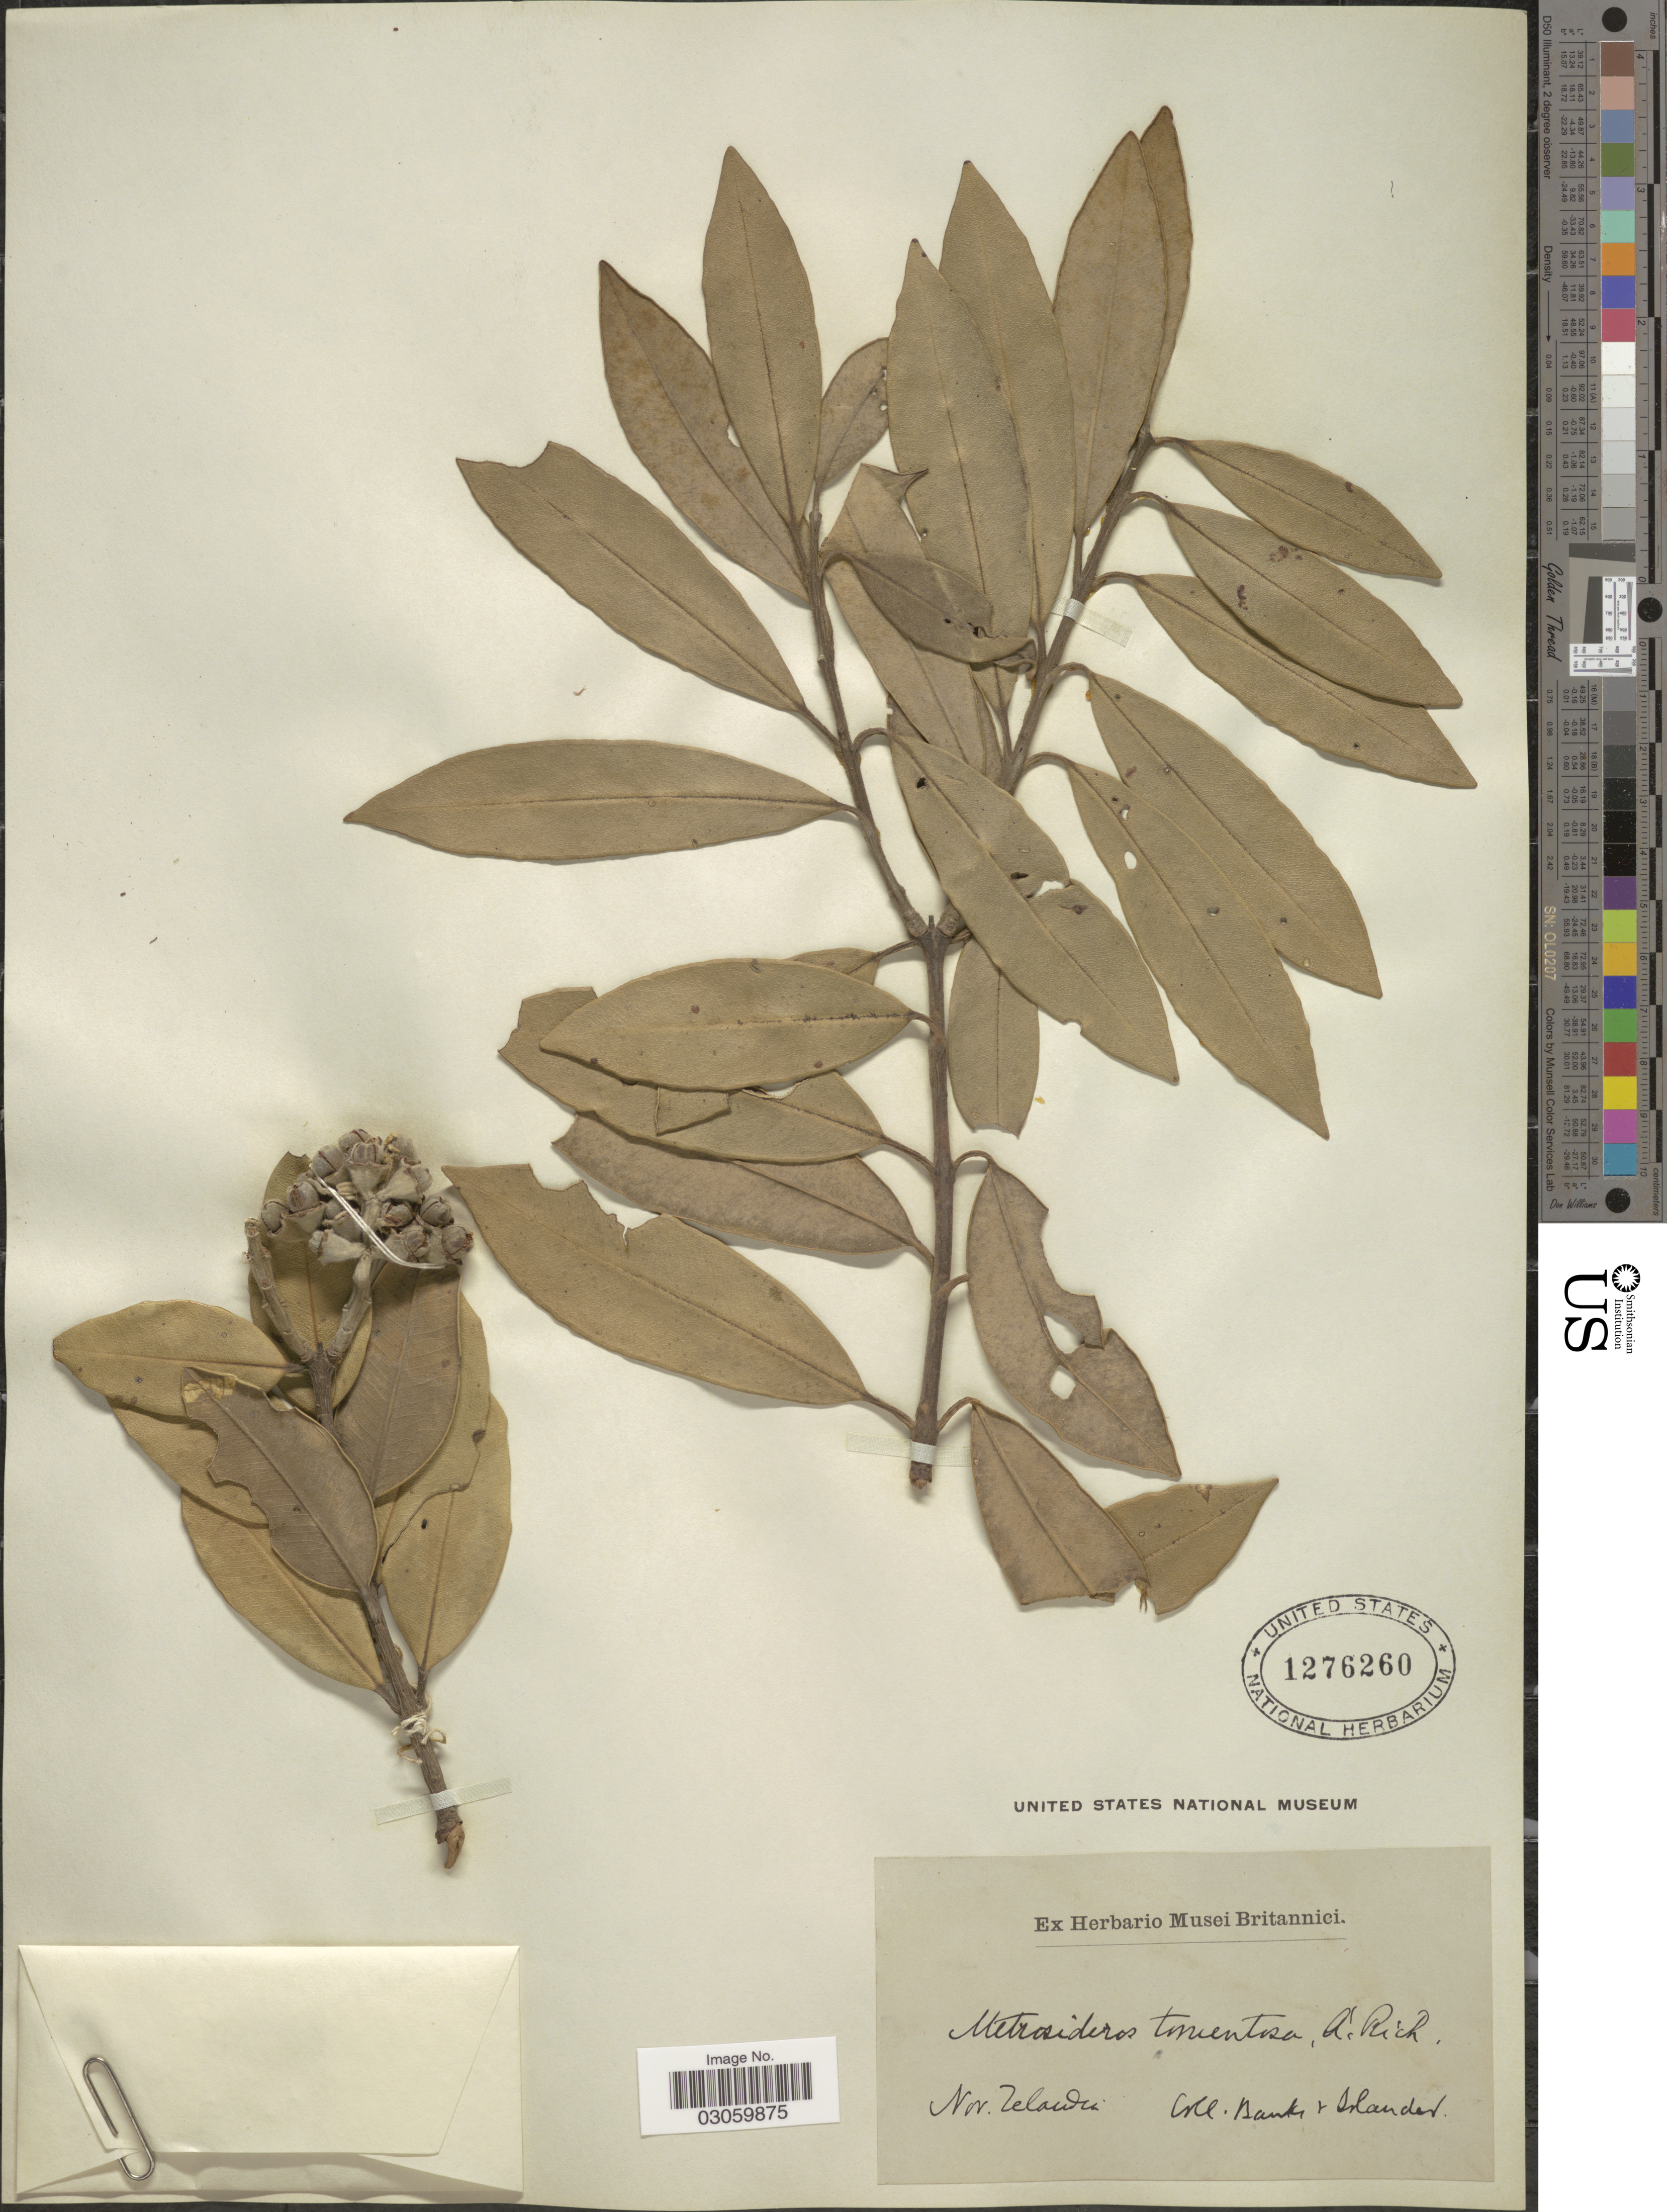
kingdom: Plantae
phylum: Tracheophyta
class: Magnoliopsida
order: Myrtales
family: Myrtaceae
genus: Metrosideros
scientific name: Metrosideros tomentosa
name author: A. Rich.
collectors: -- Banks & -- Solander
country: New Zealand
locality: Nov. Zelandia.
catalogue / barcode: US 1276260